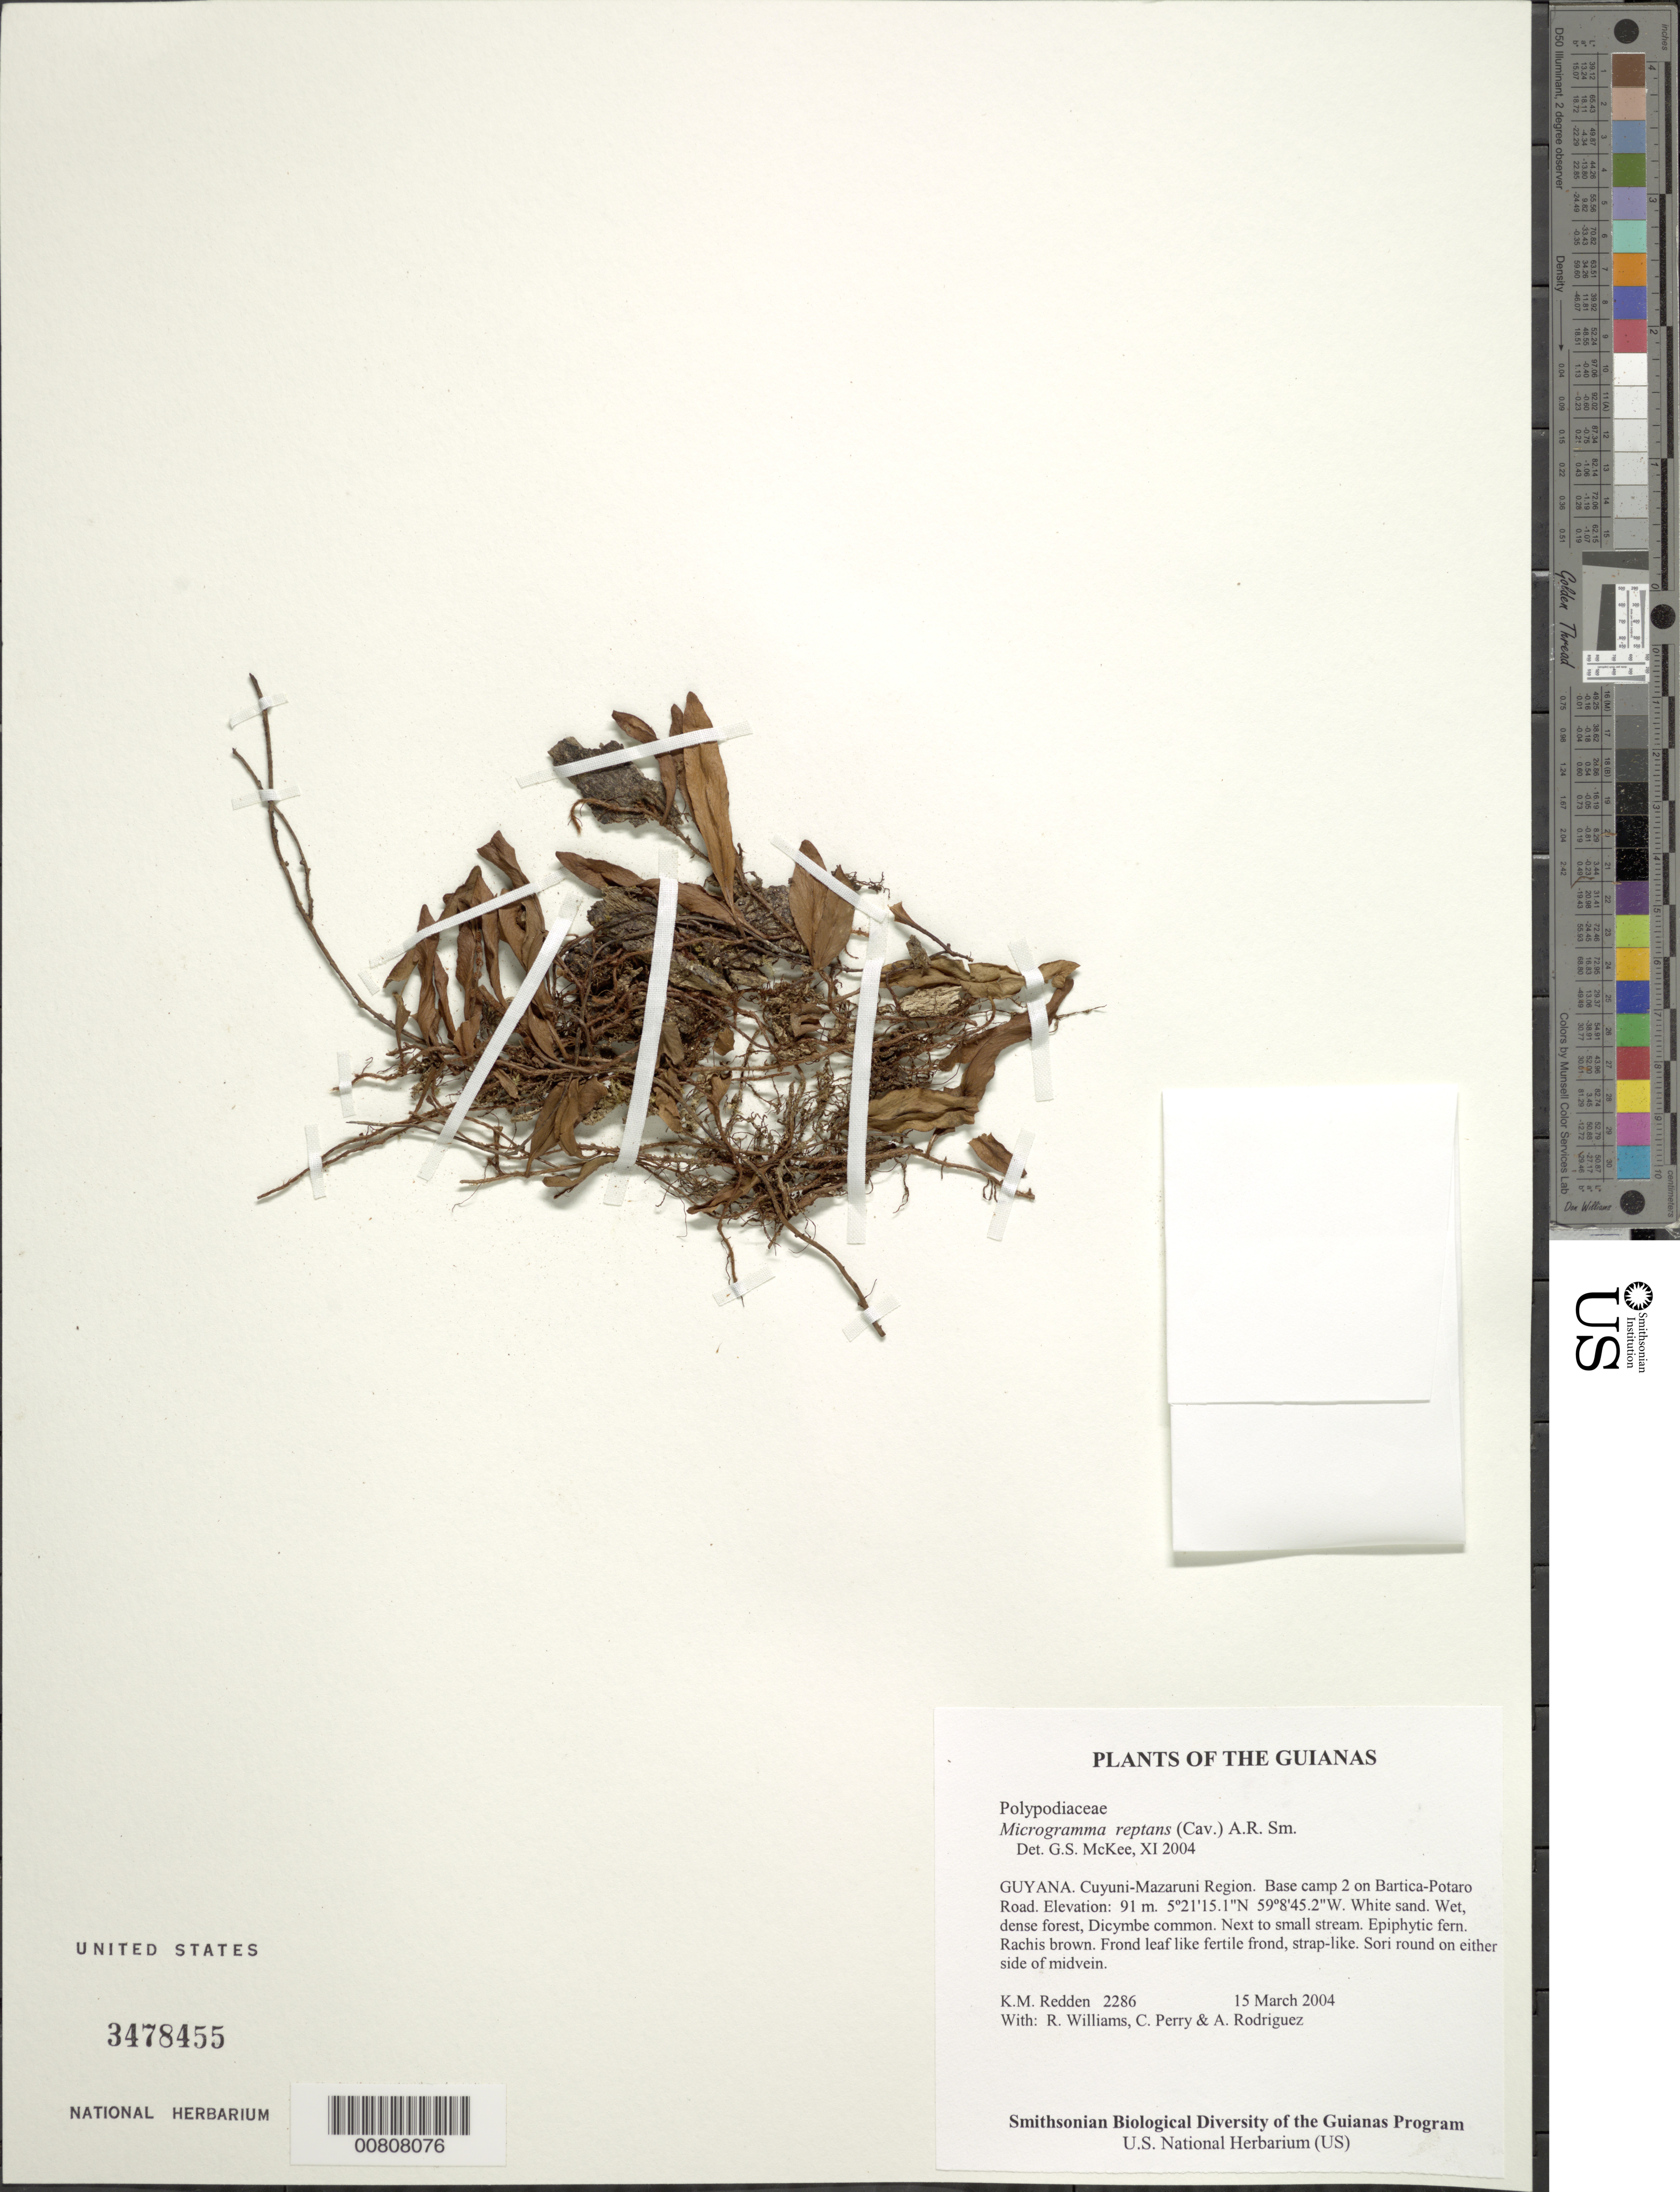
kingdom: Plantae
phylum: Tracheophyta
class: Polypodiopsida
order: Polypodiales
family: Polypodiaceae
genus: Microgramma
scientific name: Microgramma reptans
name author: (Cav.) A.R. Sm.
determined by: McKee, G. S., (US), NMNH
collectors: K. M. Redden, R. Williams, C. Perry & A. Rodriguez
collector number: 2286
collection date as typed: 15 March 2004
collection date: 2004-03-15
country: Guyana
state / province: Cuyuni-Mazaruni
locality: Base camp 2 on Bartica-Potaro Road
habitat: White sand. Wet, dense forest, Dicymbe common. Next to small stream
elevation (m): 91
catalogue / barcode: US 3478455